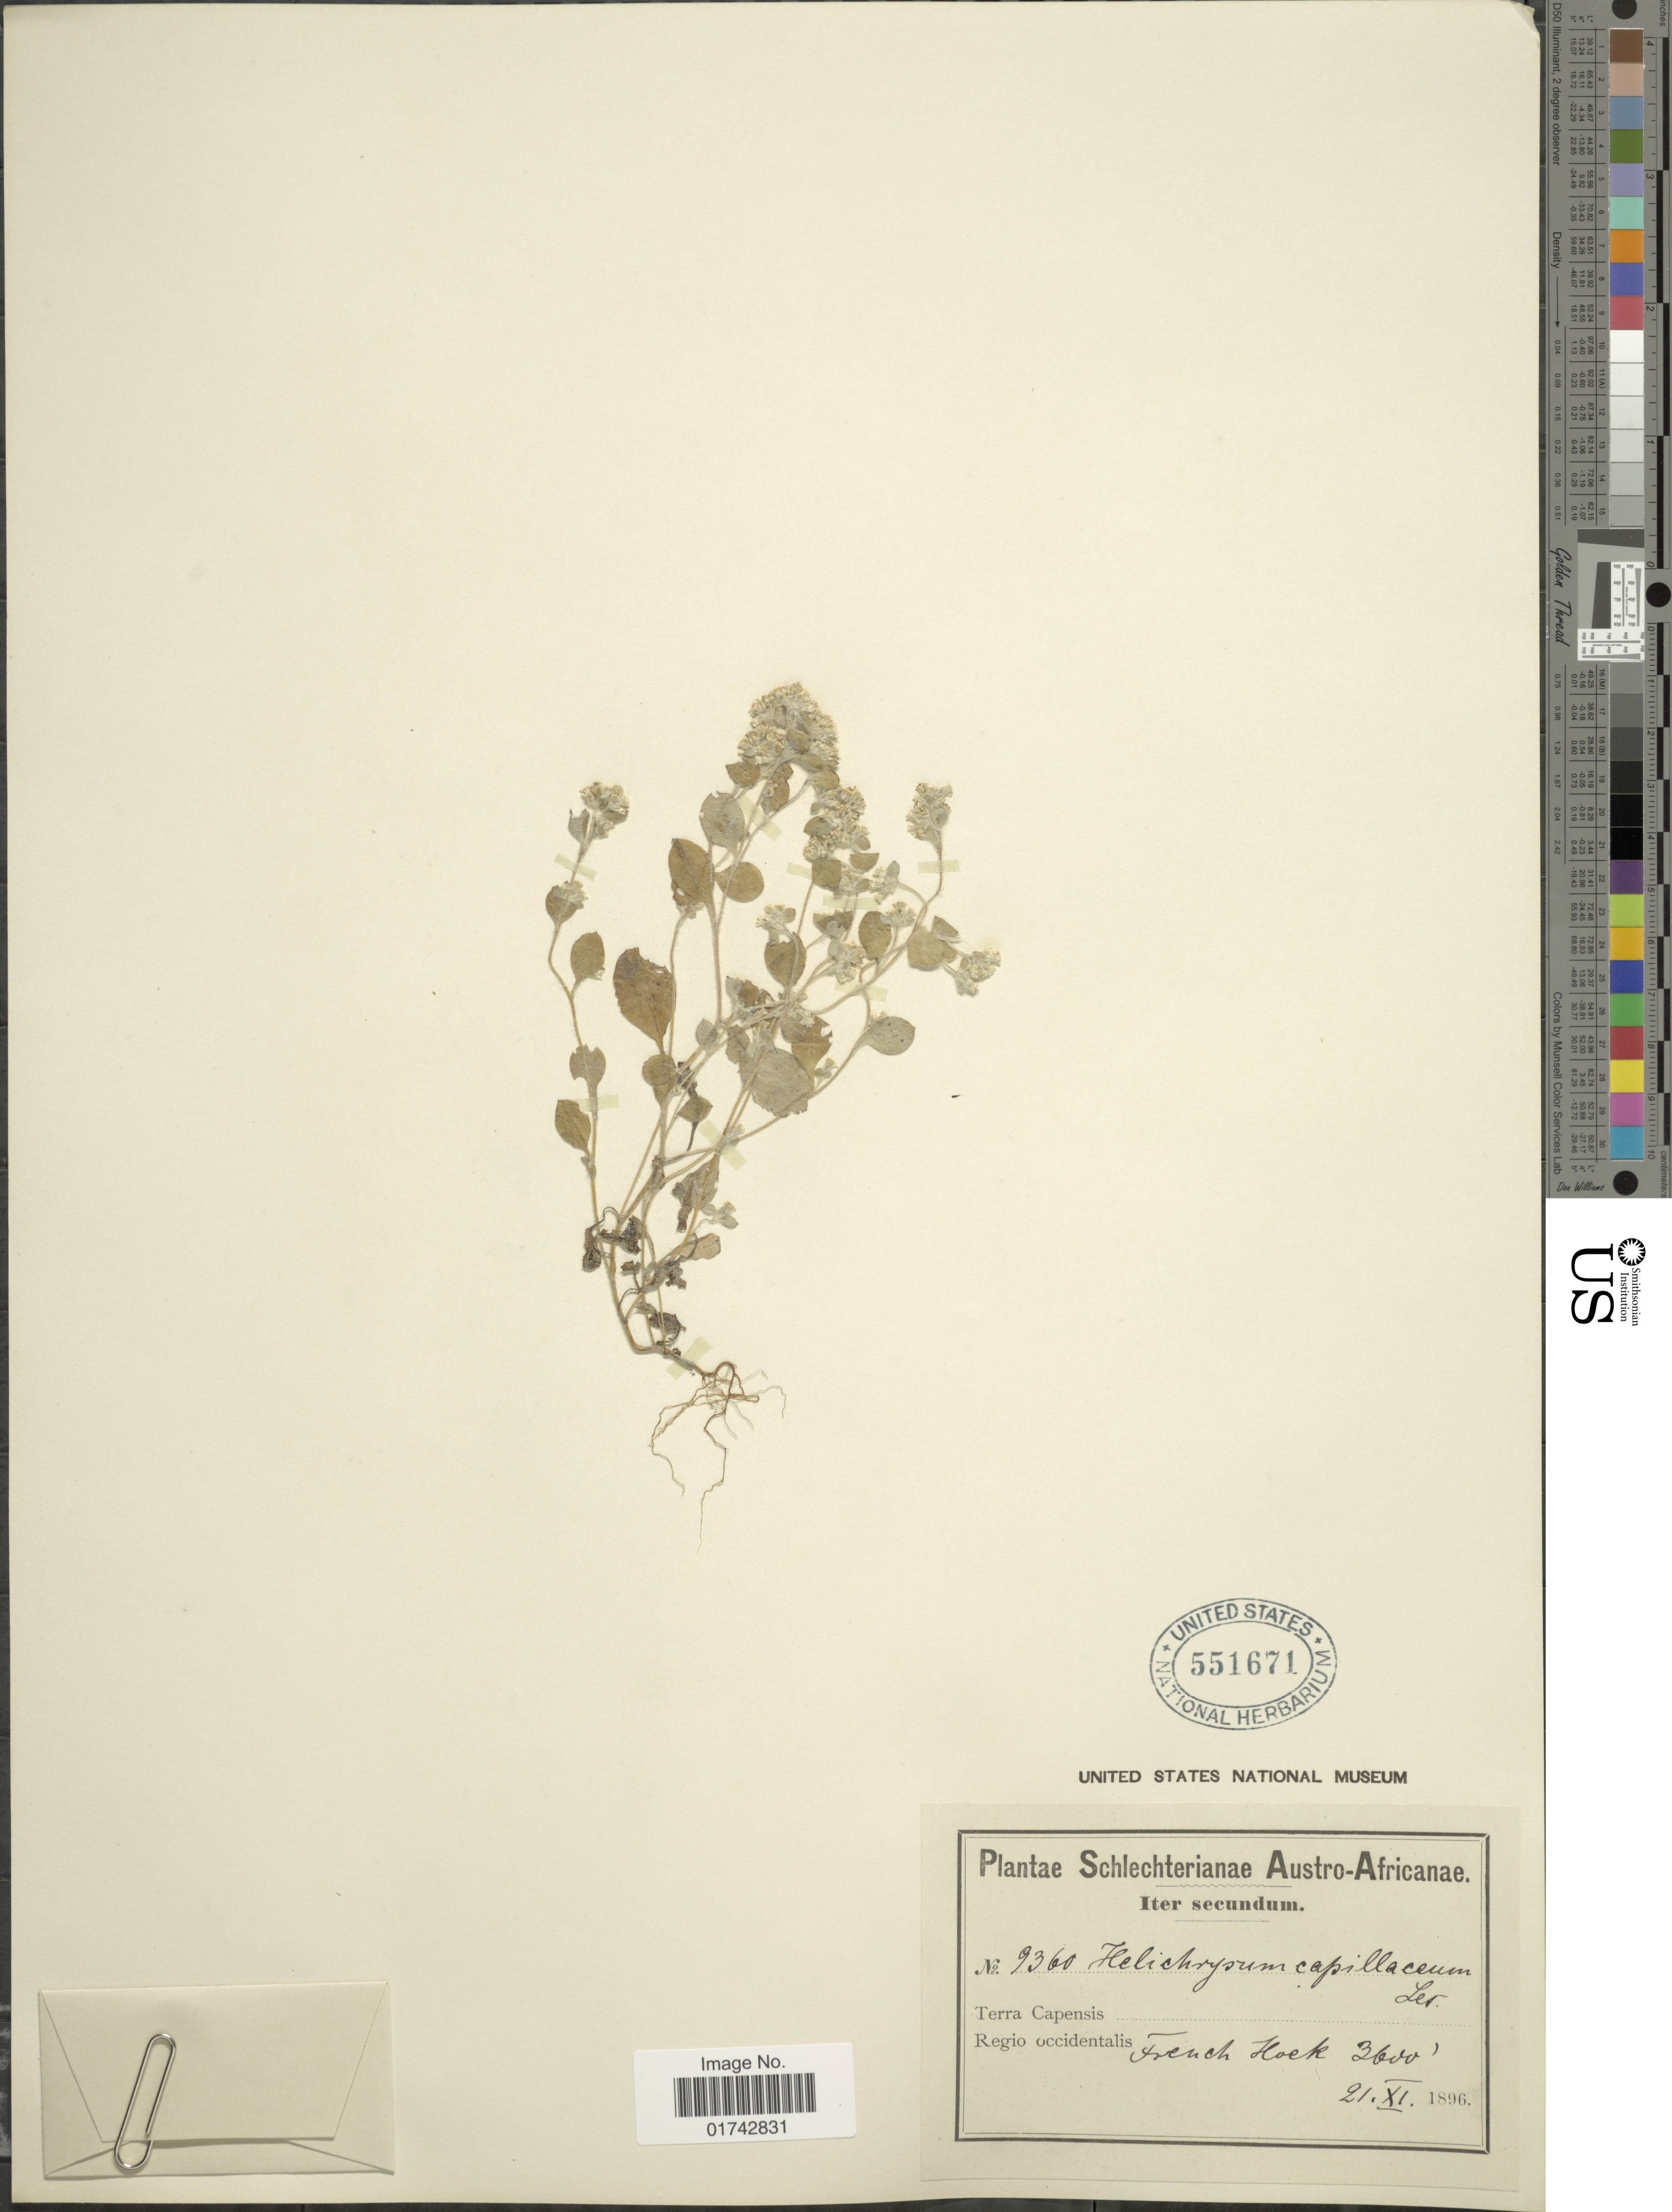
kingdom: Plantae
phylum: Tracheophyta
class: Magnoliopsida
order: Asterales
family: Asteraceae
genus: Helichrysum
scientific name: Helichrysum capillaceum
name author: Less.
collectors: Schlechter, --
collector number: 9360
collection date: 1896-11-21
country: South Africa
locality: Terra Capensis. Austro-Africanae. Regio occidentalis. French Hoek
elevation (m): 1097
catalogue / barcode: US 551671